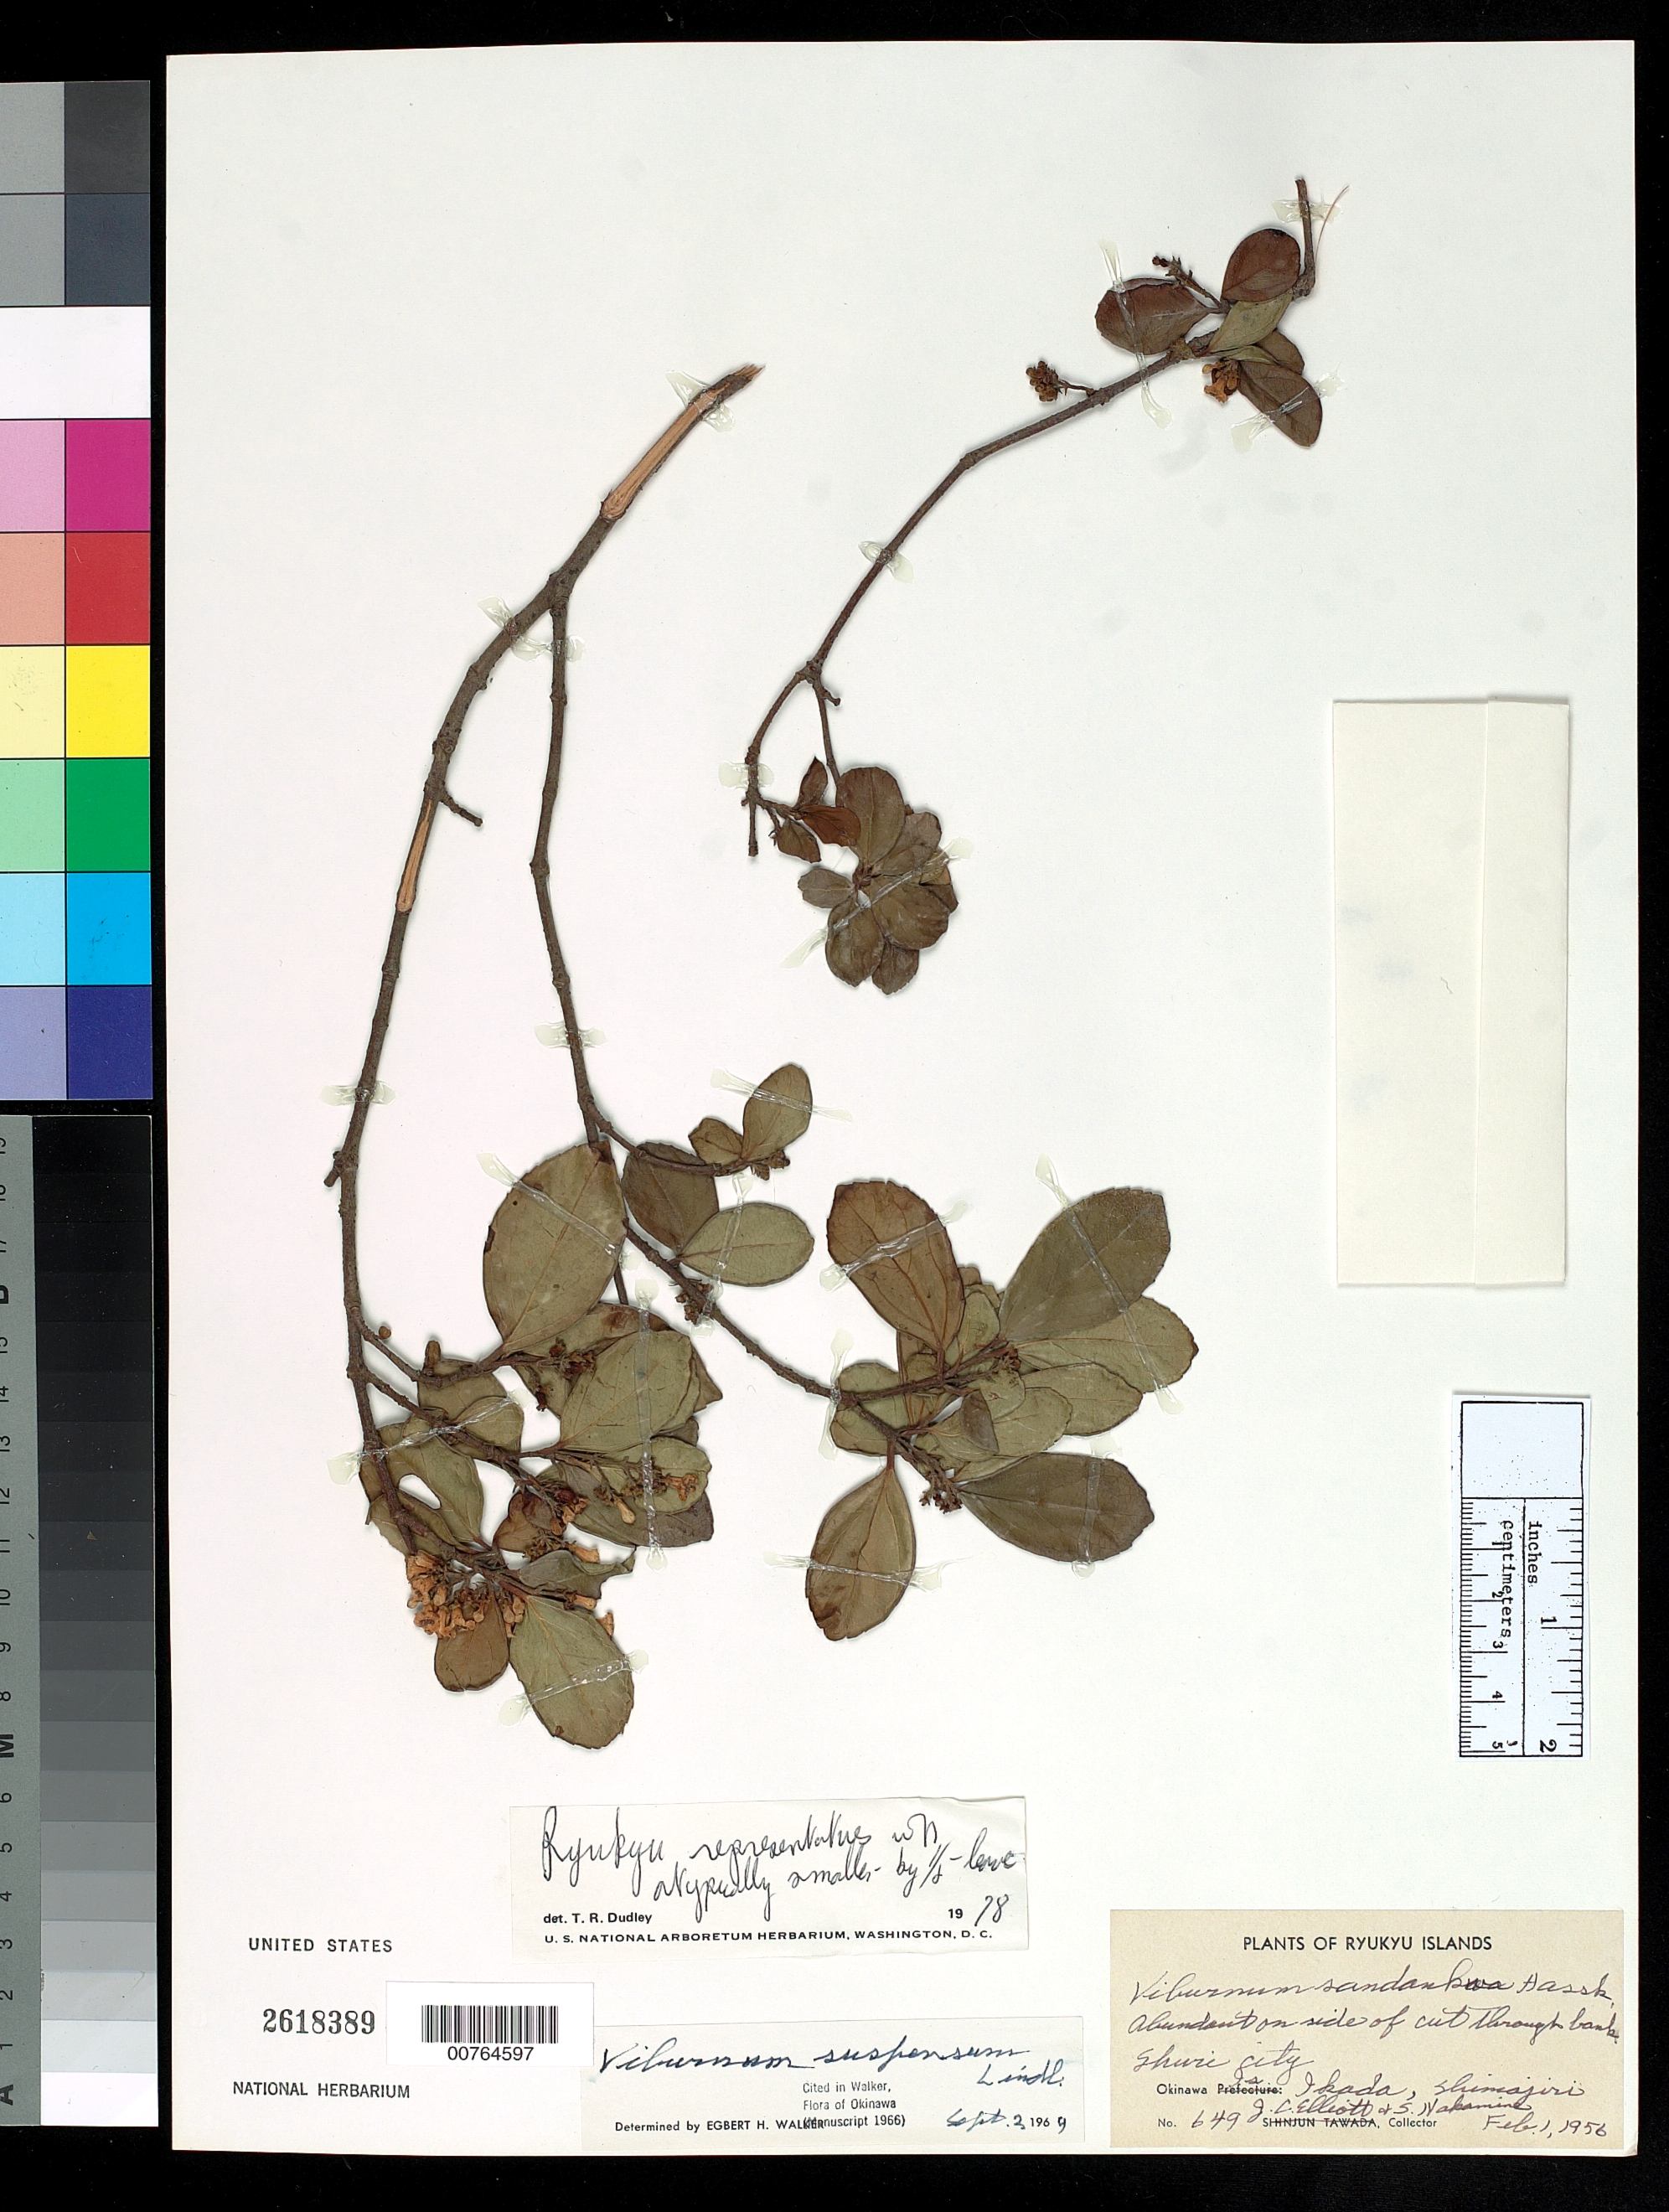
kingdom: Plantae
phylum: Tracheophyta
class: Magnoliopsida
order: Dipsacales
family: Viburnaceae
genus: Viburnum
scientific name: Viburnum suspensum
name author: Lindl.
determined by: Walker, E. H.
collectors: J. Elliot & S. Nakamine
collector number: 649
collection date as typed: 01 Feb 1956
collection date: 1956-02-01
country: Japan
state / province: Okinawa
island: Okinawa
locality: Shuri City.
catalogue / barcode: US 2618389